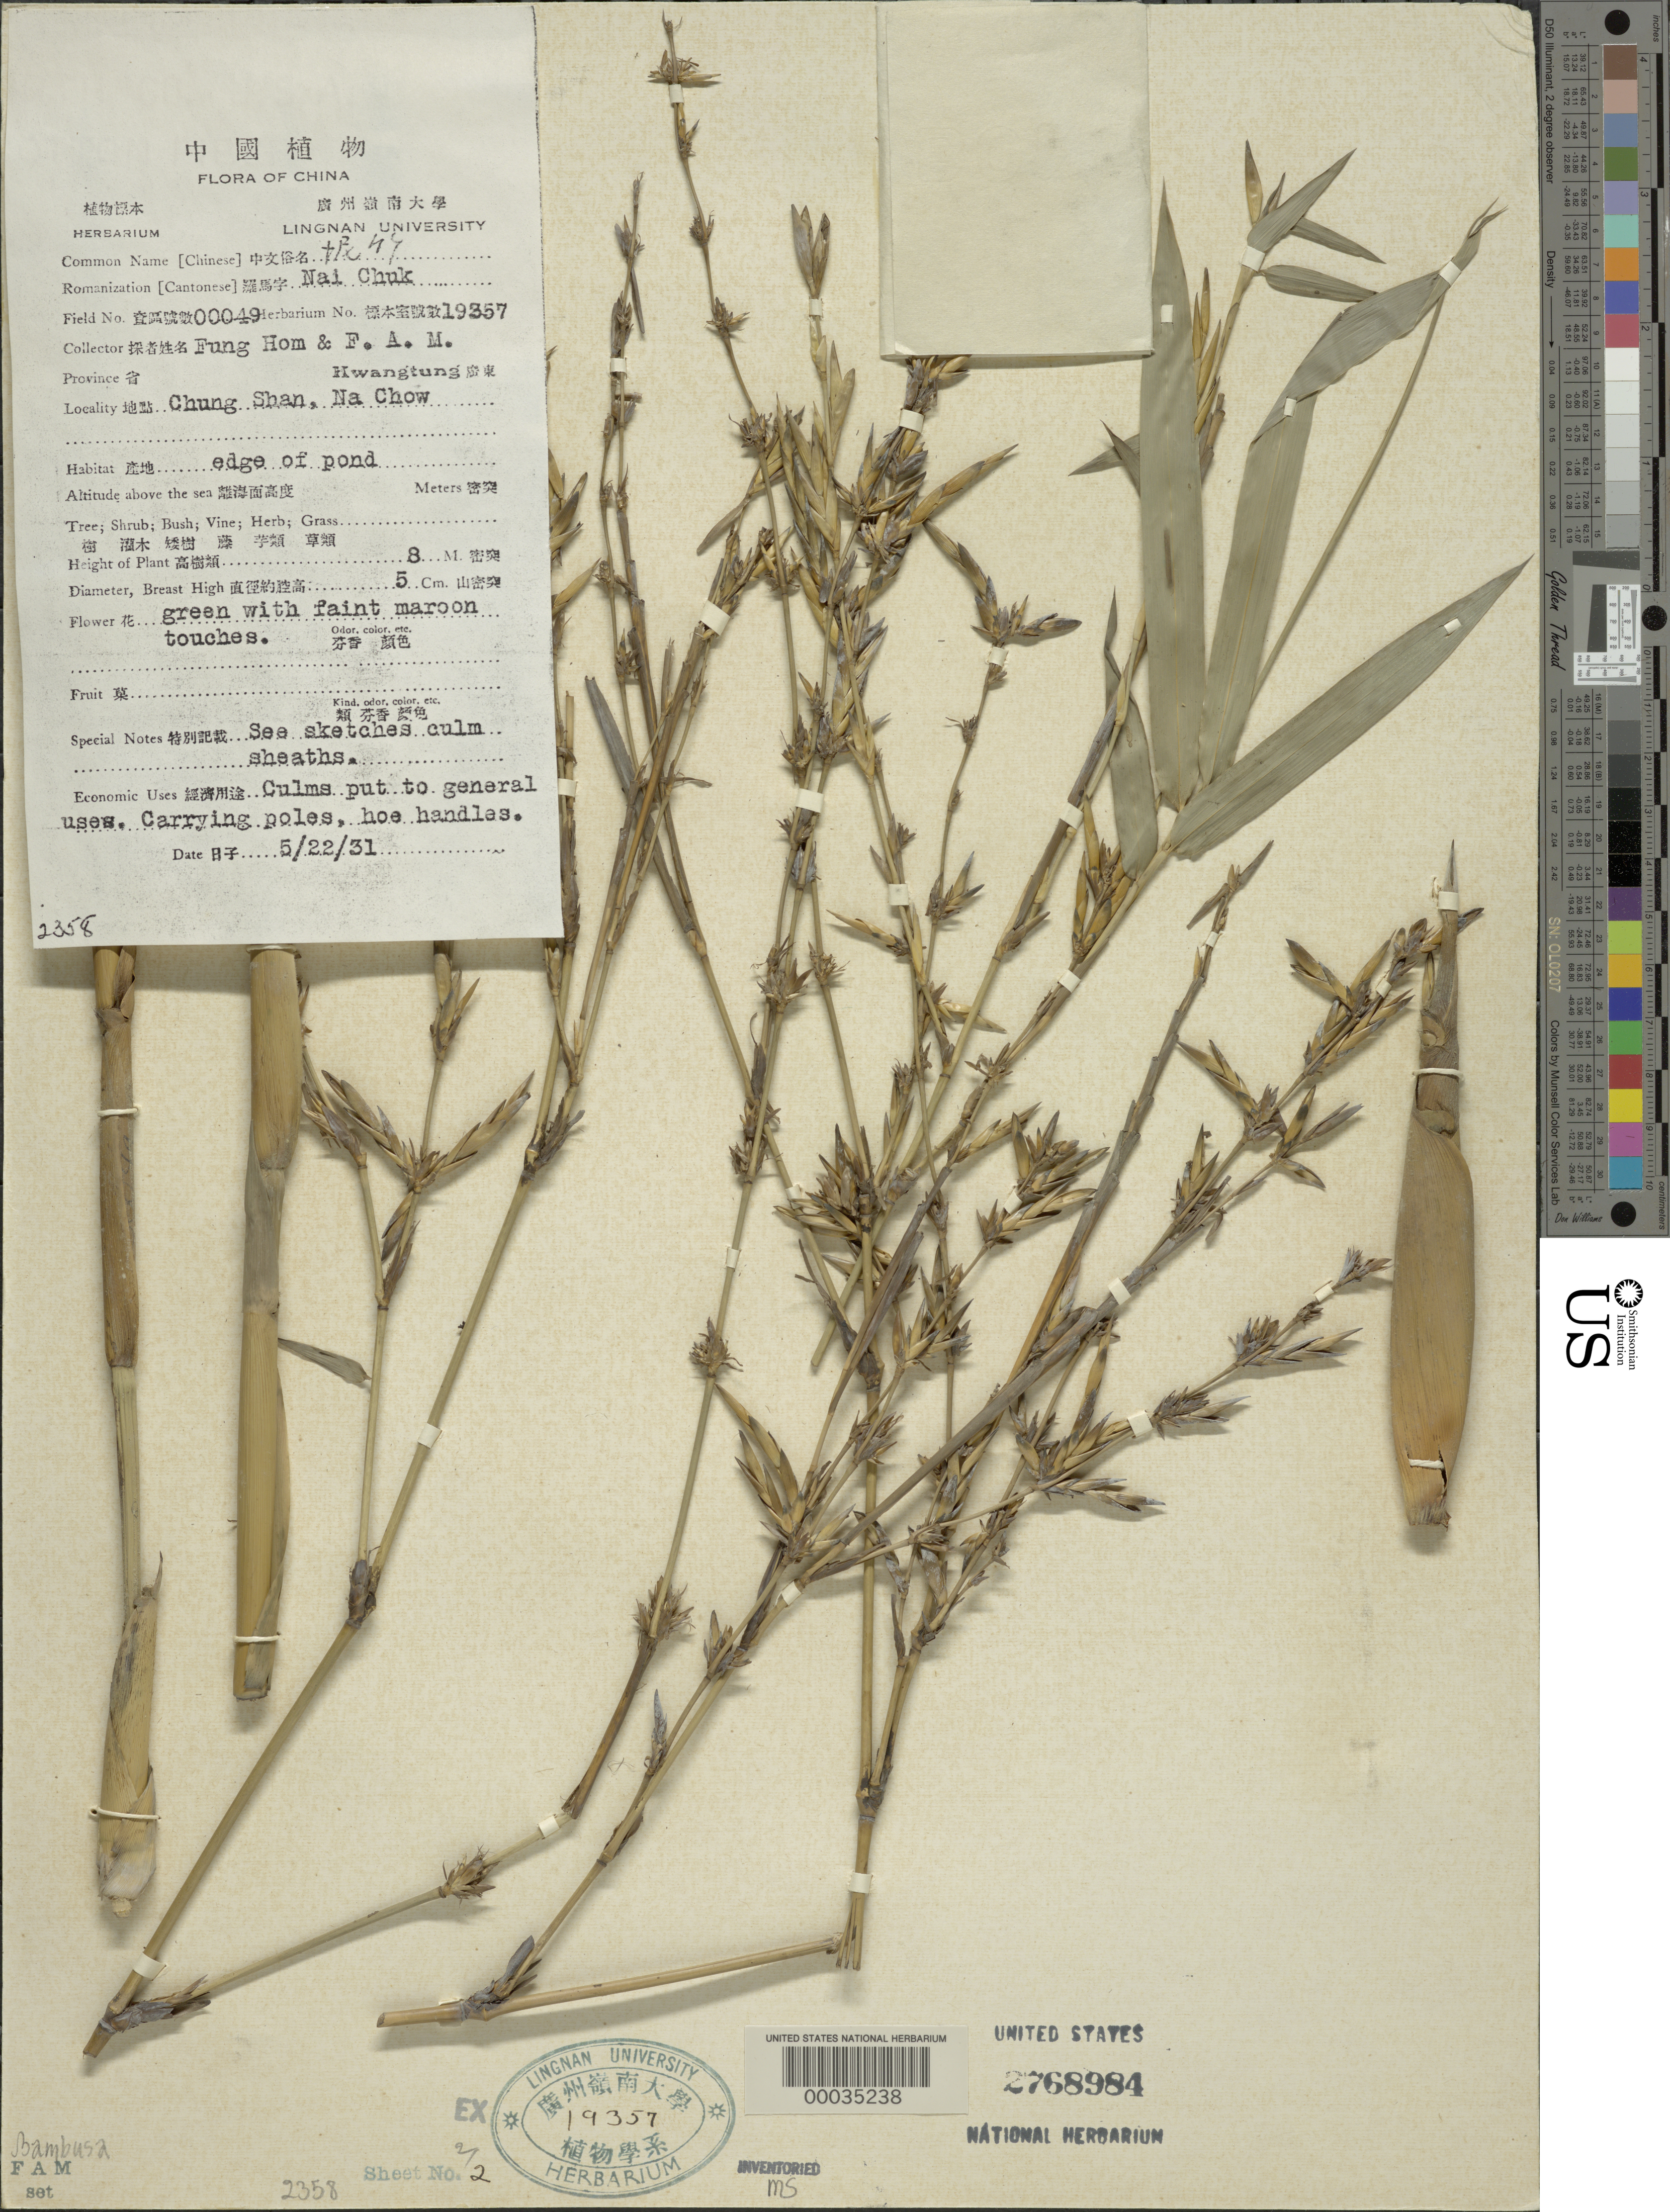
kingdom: Plantae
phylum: Tracheophyta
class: Liliopsida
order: Poales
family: Poaceae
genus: Bambusa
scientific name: Bambusa sp.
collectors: H. L. Fung & F. A. McClure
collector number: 49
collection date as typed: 22 May 1931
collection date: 1931-05-22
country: China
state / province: Guangdong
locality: Chung shan, na chow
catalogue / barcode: US 2768984